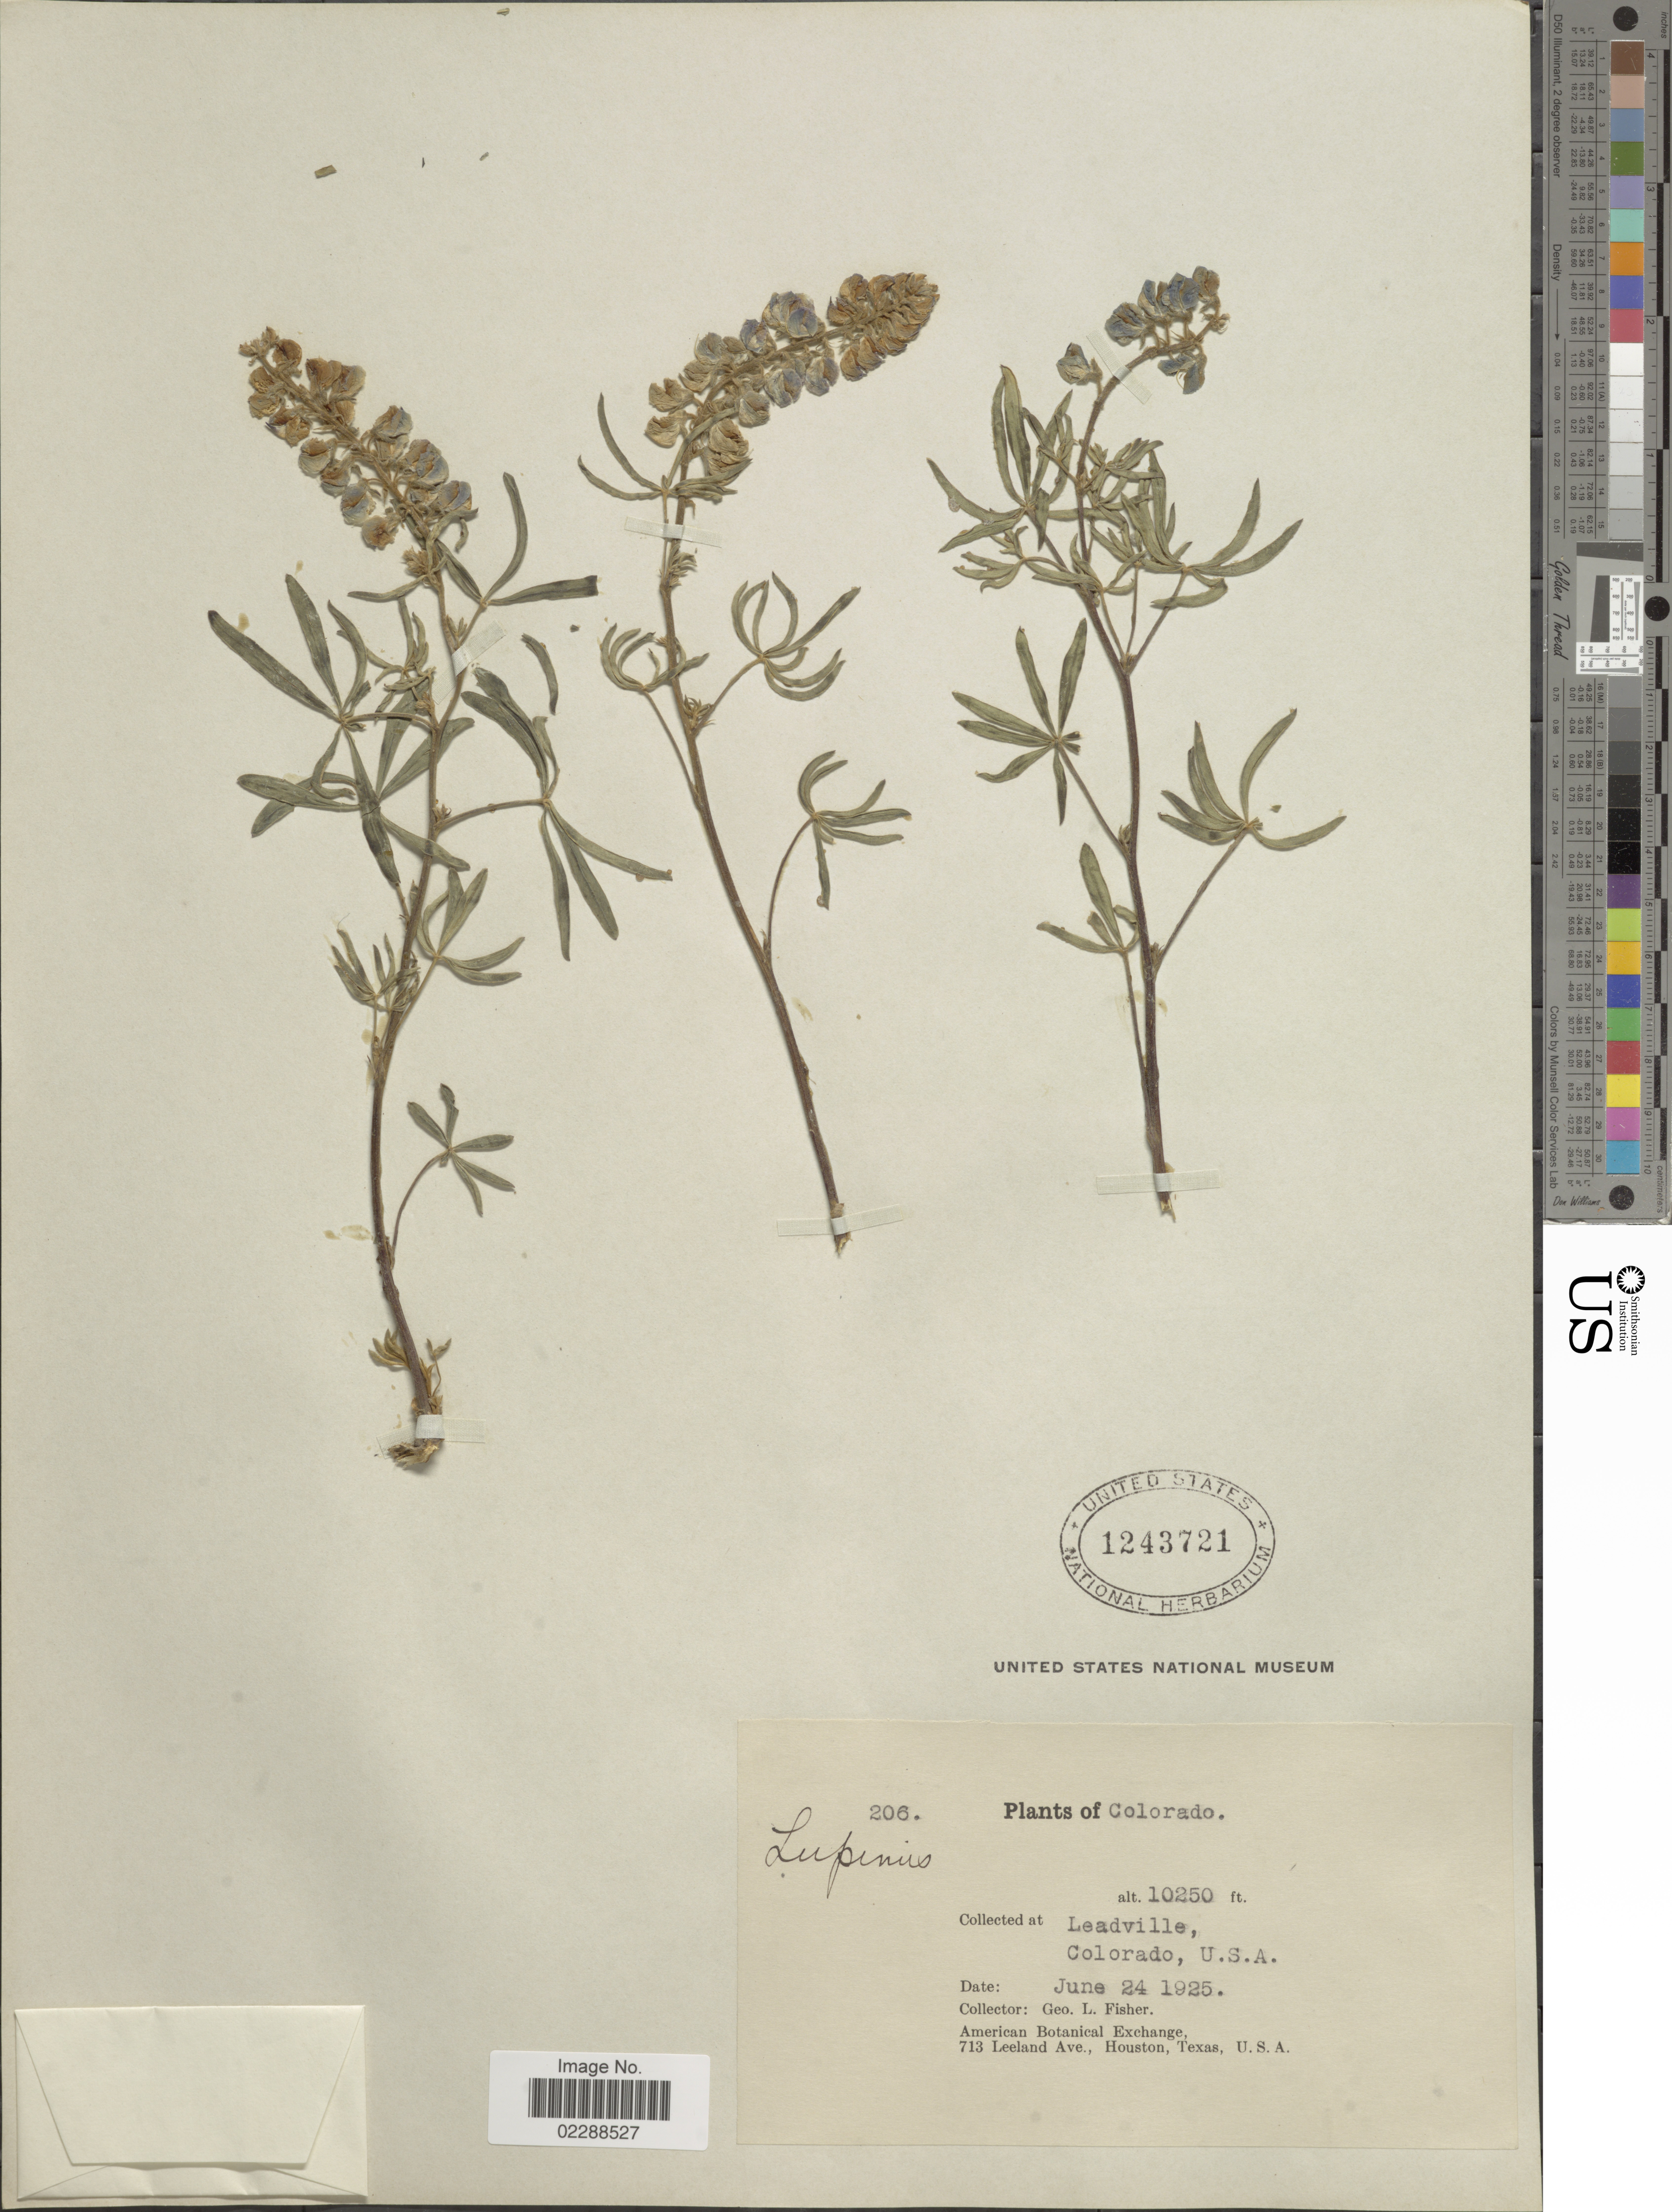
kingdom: Plantae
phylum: Tracheophyta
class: Magnoliopsida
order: Fabales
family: Fabaceae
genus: Lupinus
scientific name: Lupinus sp.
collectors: G. L. Fisher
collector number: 206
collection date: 1925-06-24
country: United States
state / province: Colorado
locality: Leadville, Colorado, U.S.A.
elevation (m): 3124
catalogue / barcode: US 1243721